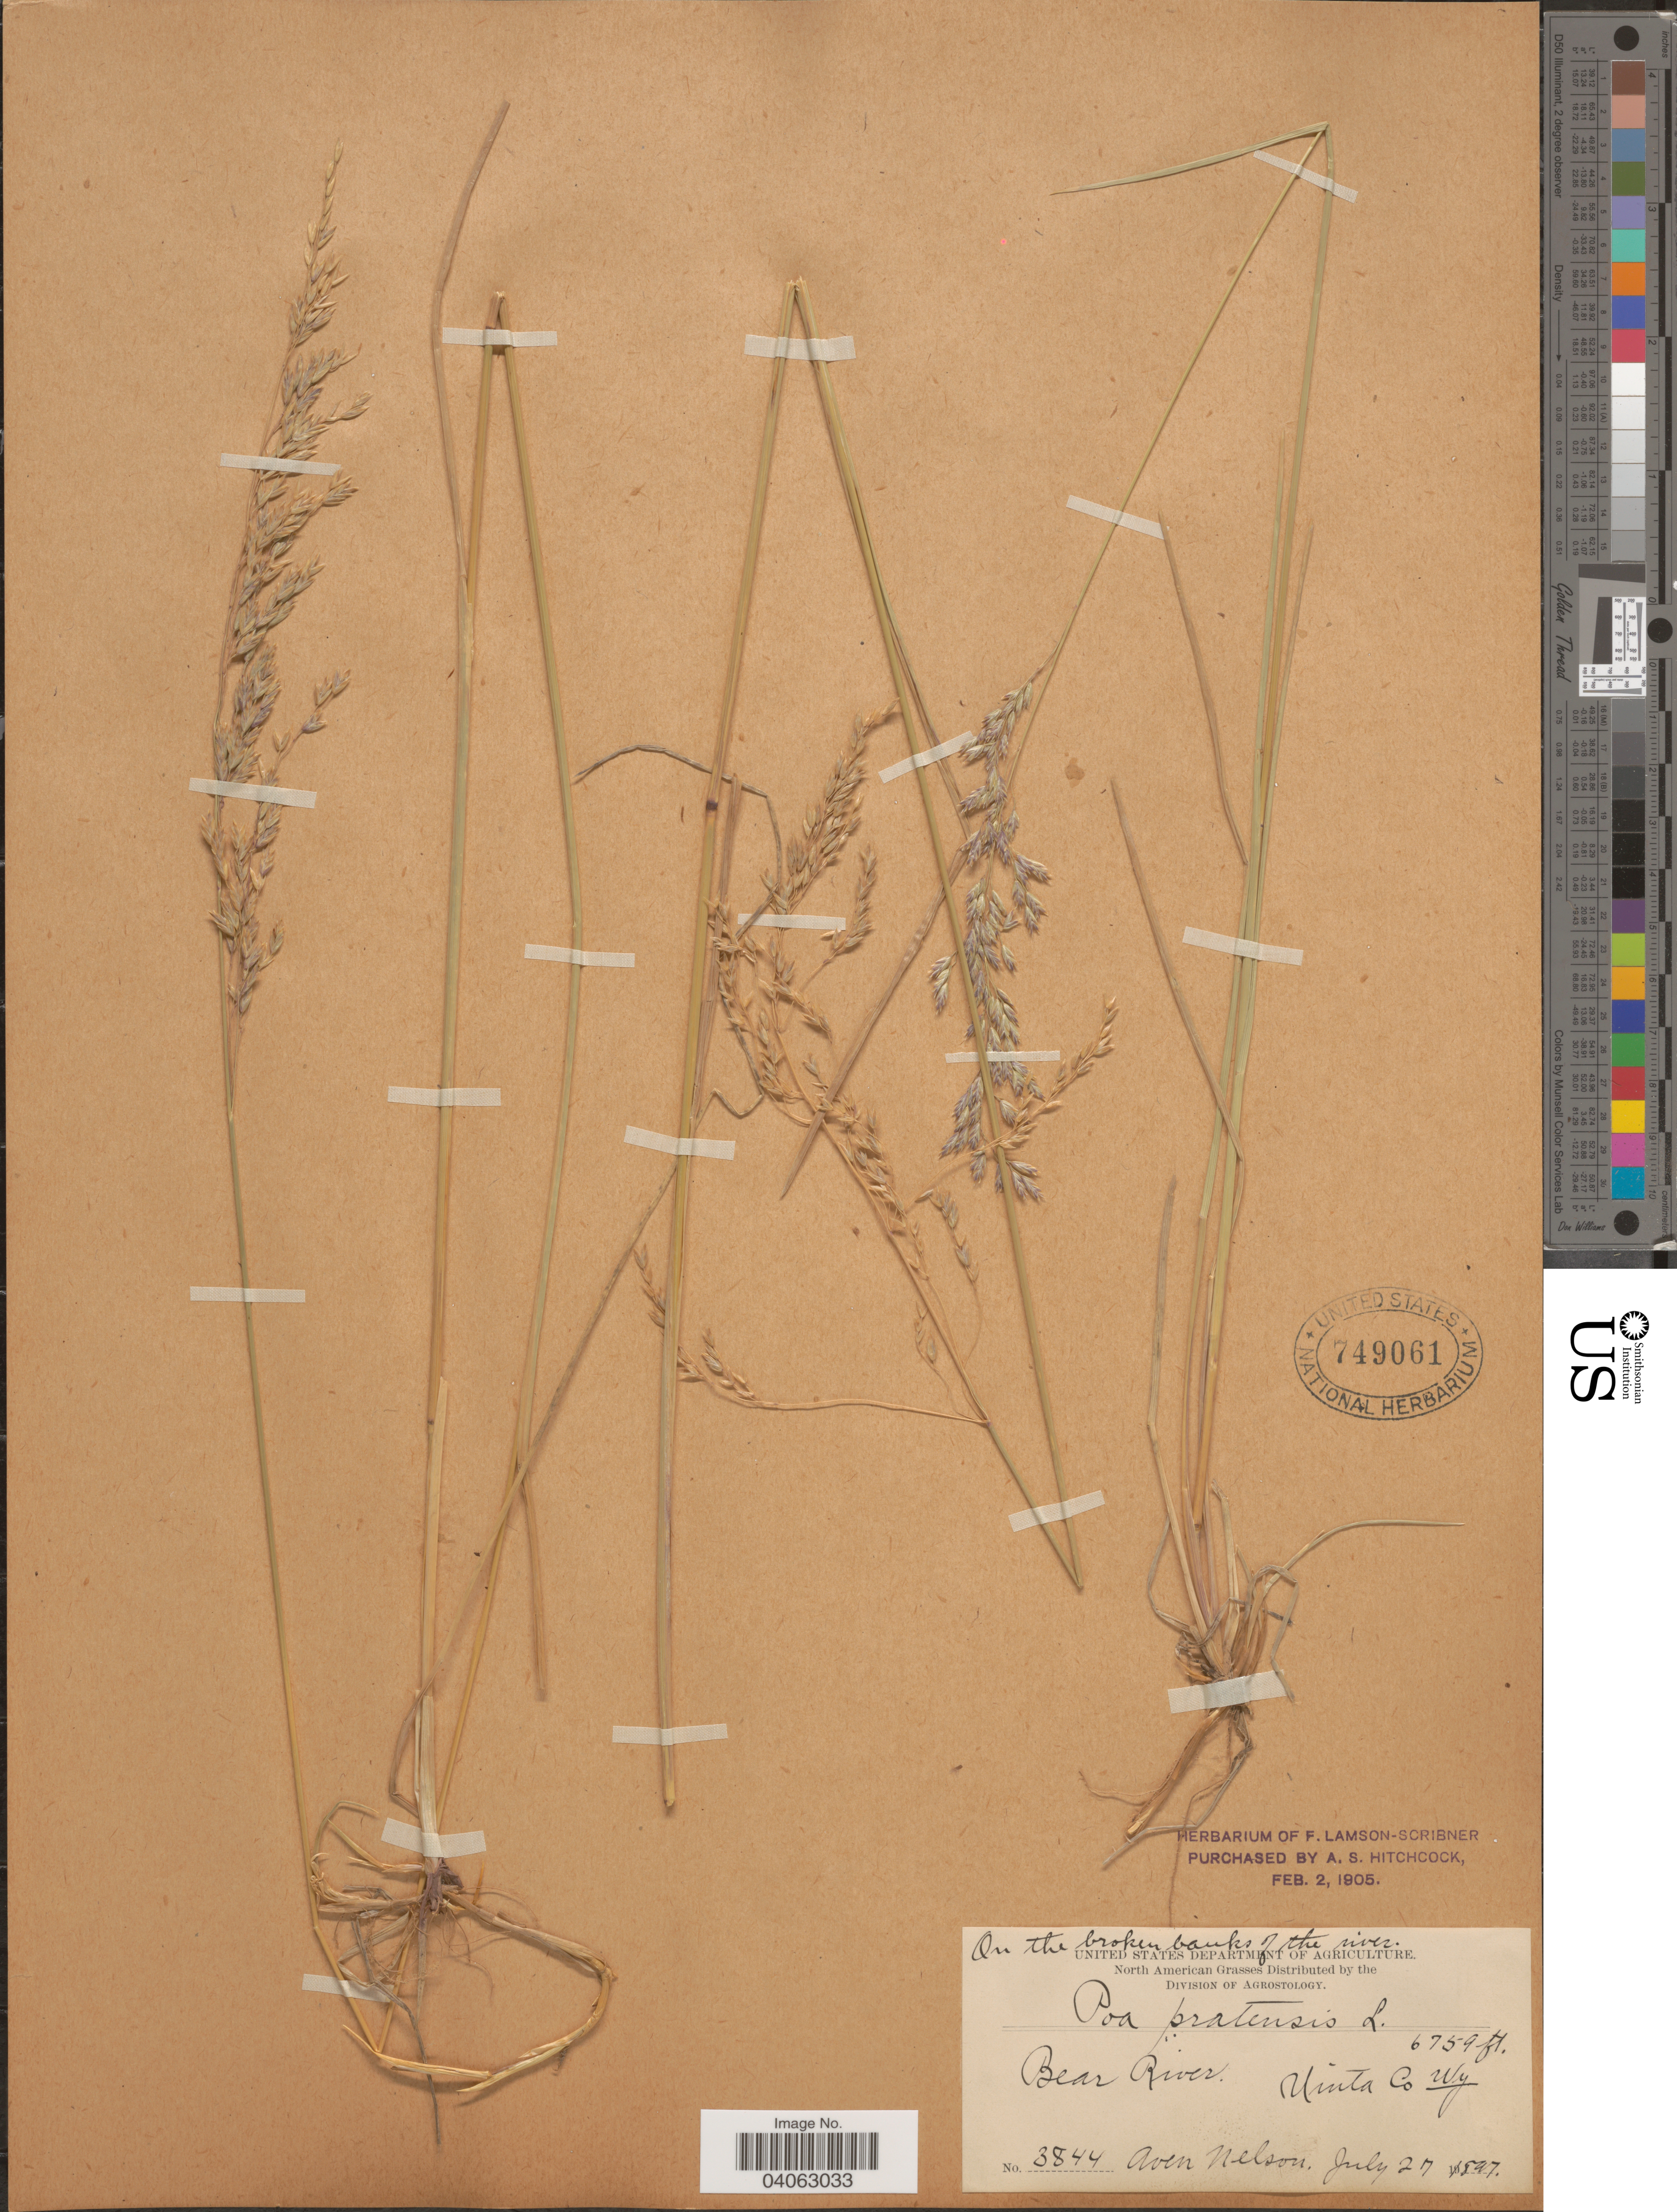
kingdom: Plantae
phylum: Tracheophyta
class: Liliopsida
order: Poales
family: Poaceae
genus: Poa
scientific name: Poa pratensis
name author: L.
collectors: A. Nelson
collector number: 3844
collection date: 1897-07-27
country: United States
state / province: Wyoming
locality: On the broken banks of the river. Bear River. Uinta Co.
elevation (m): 2060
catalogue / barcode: US 749061